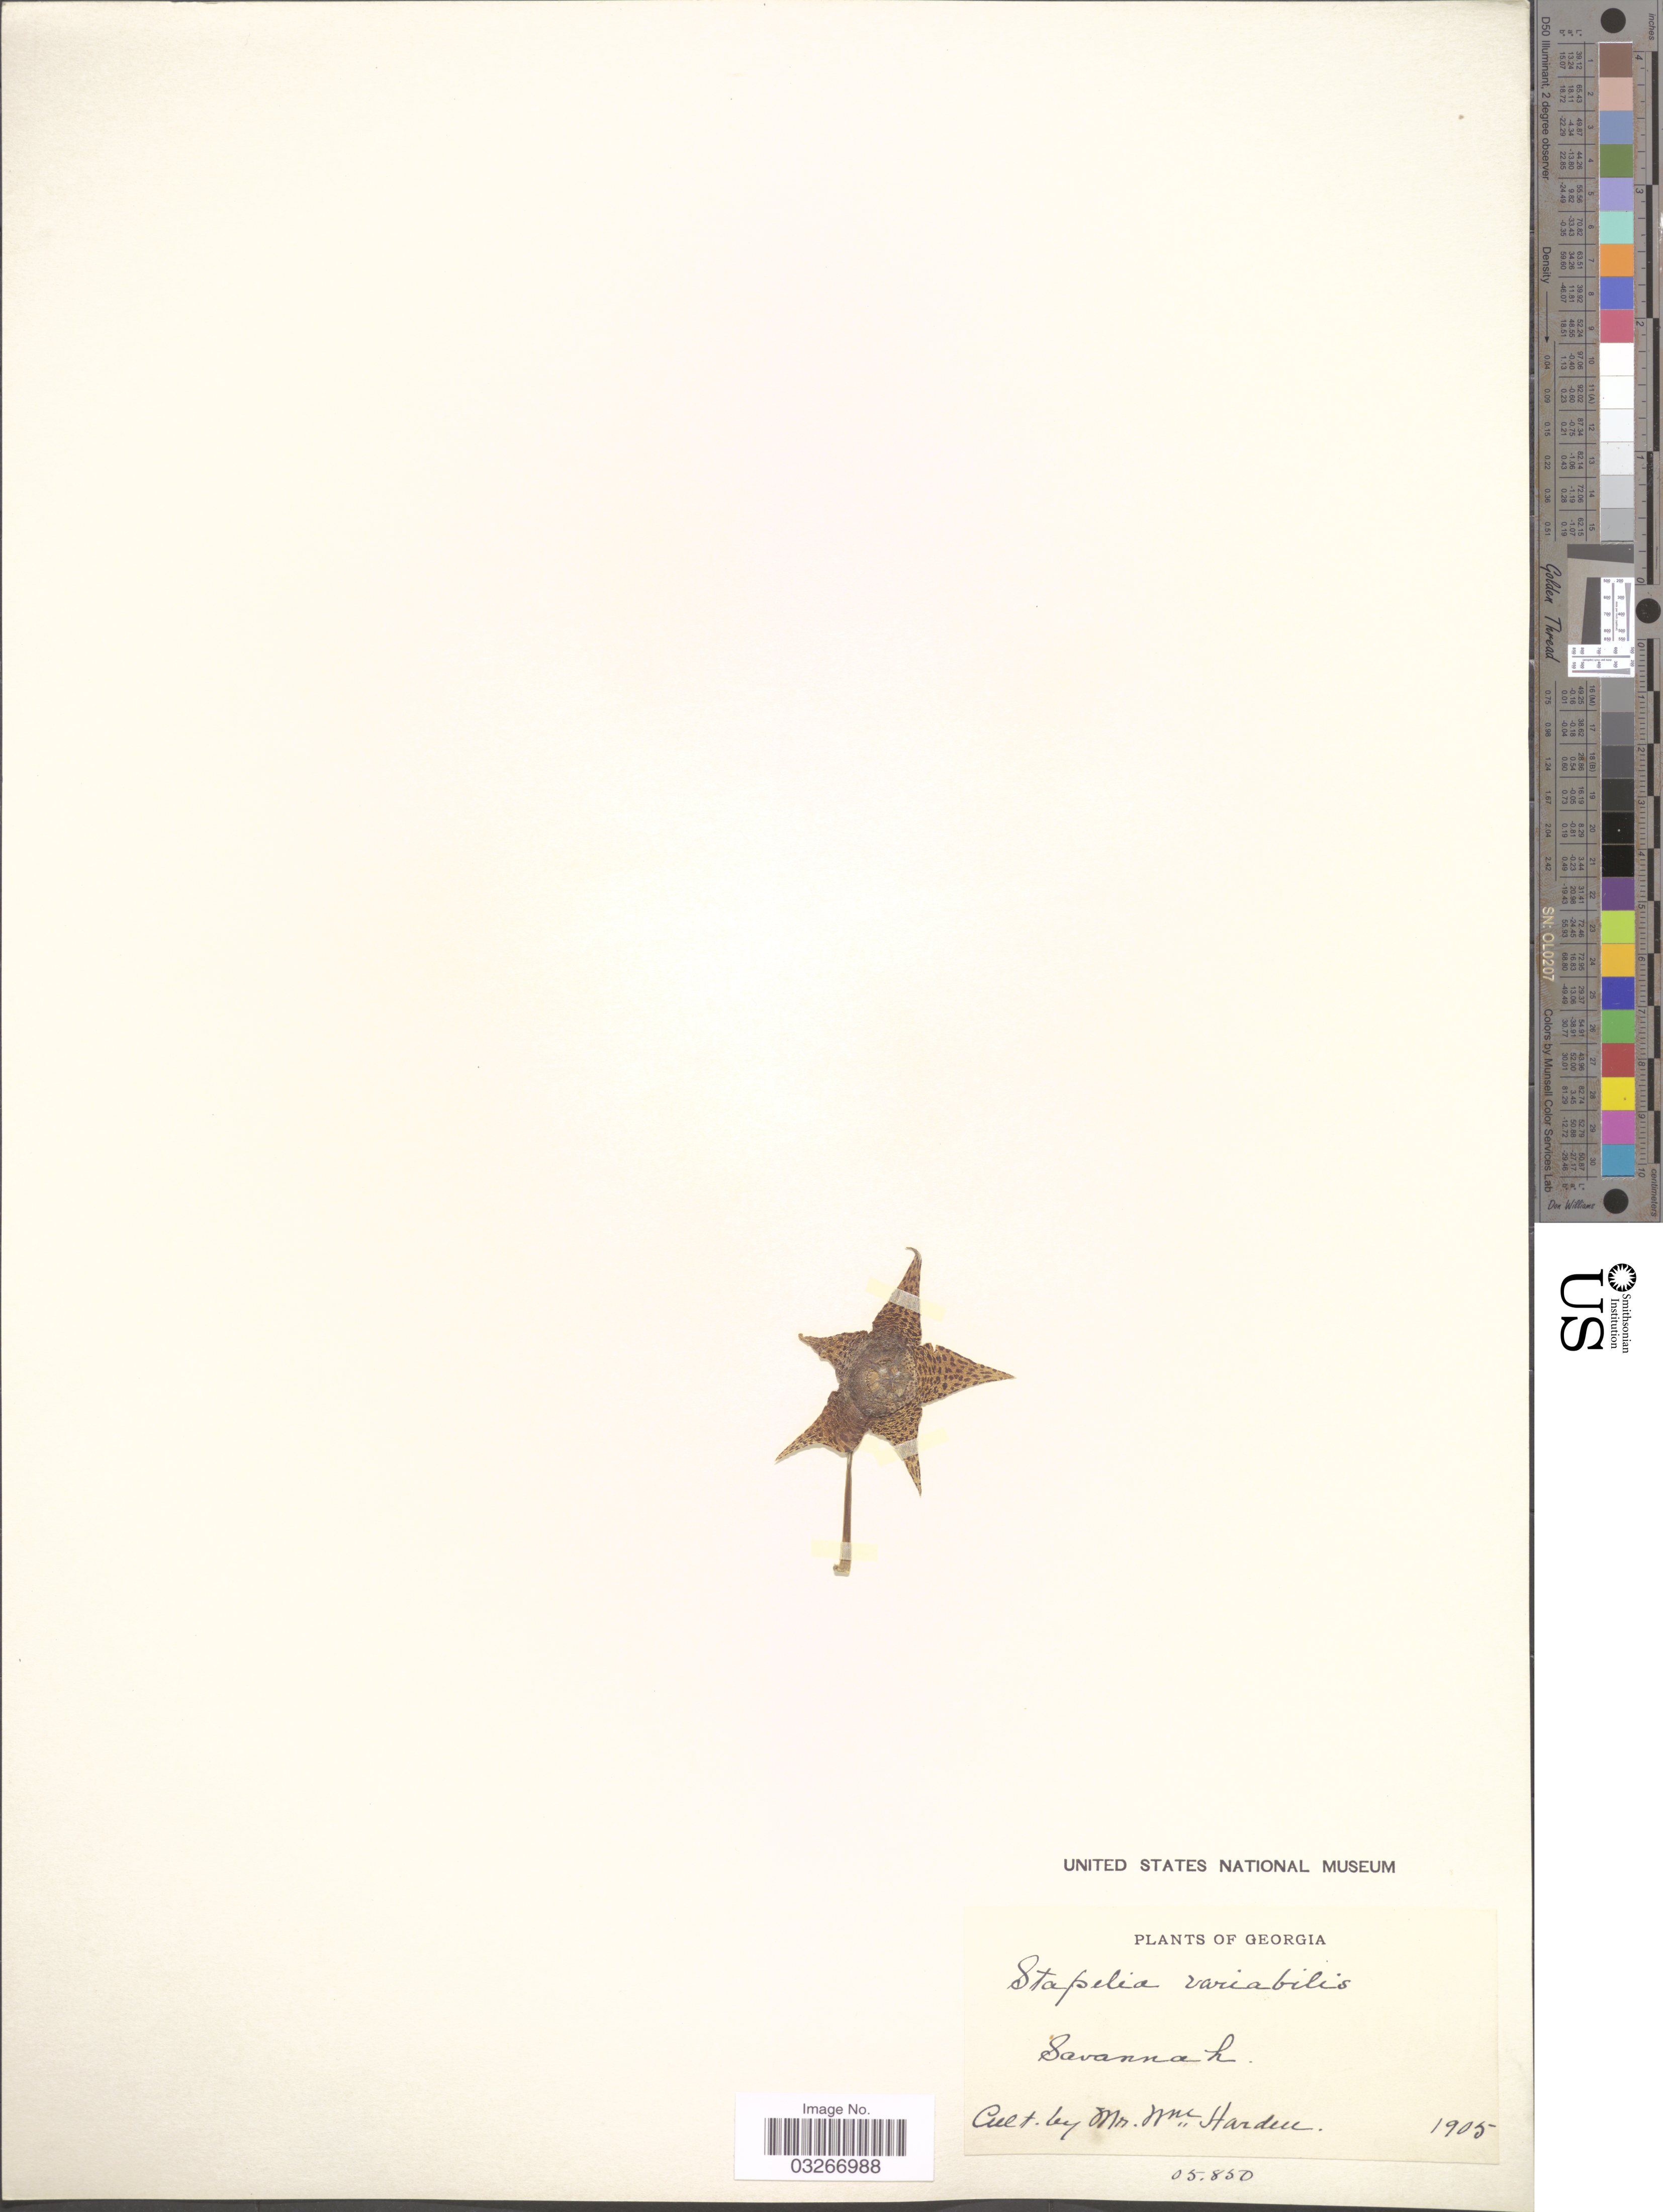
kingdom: Plantae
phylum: Tracheophyta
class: Magnoliopsida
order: Gentianales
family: Apocynaceae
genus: Orbea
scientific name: Orbea variegata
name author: (L.) Haw.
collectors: W. Harden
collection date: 1905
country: United States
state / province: Georgia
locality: Savannah.